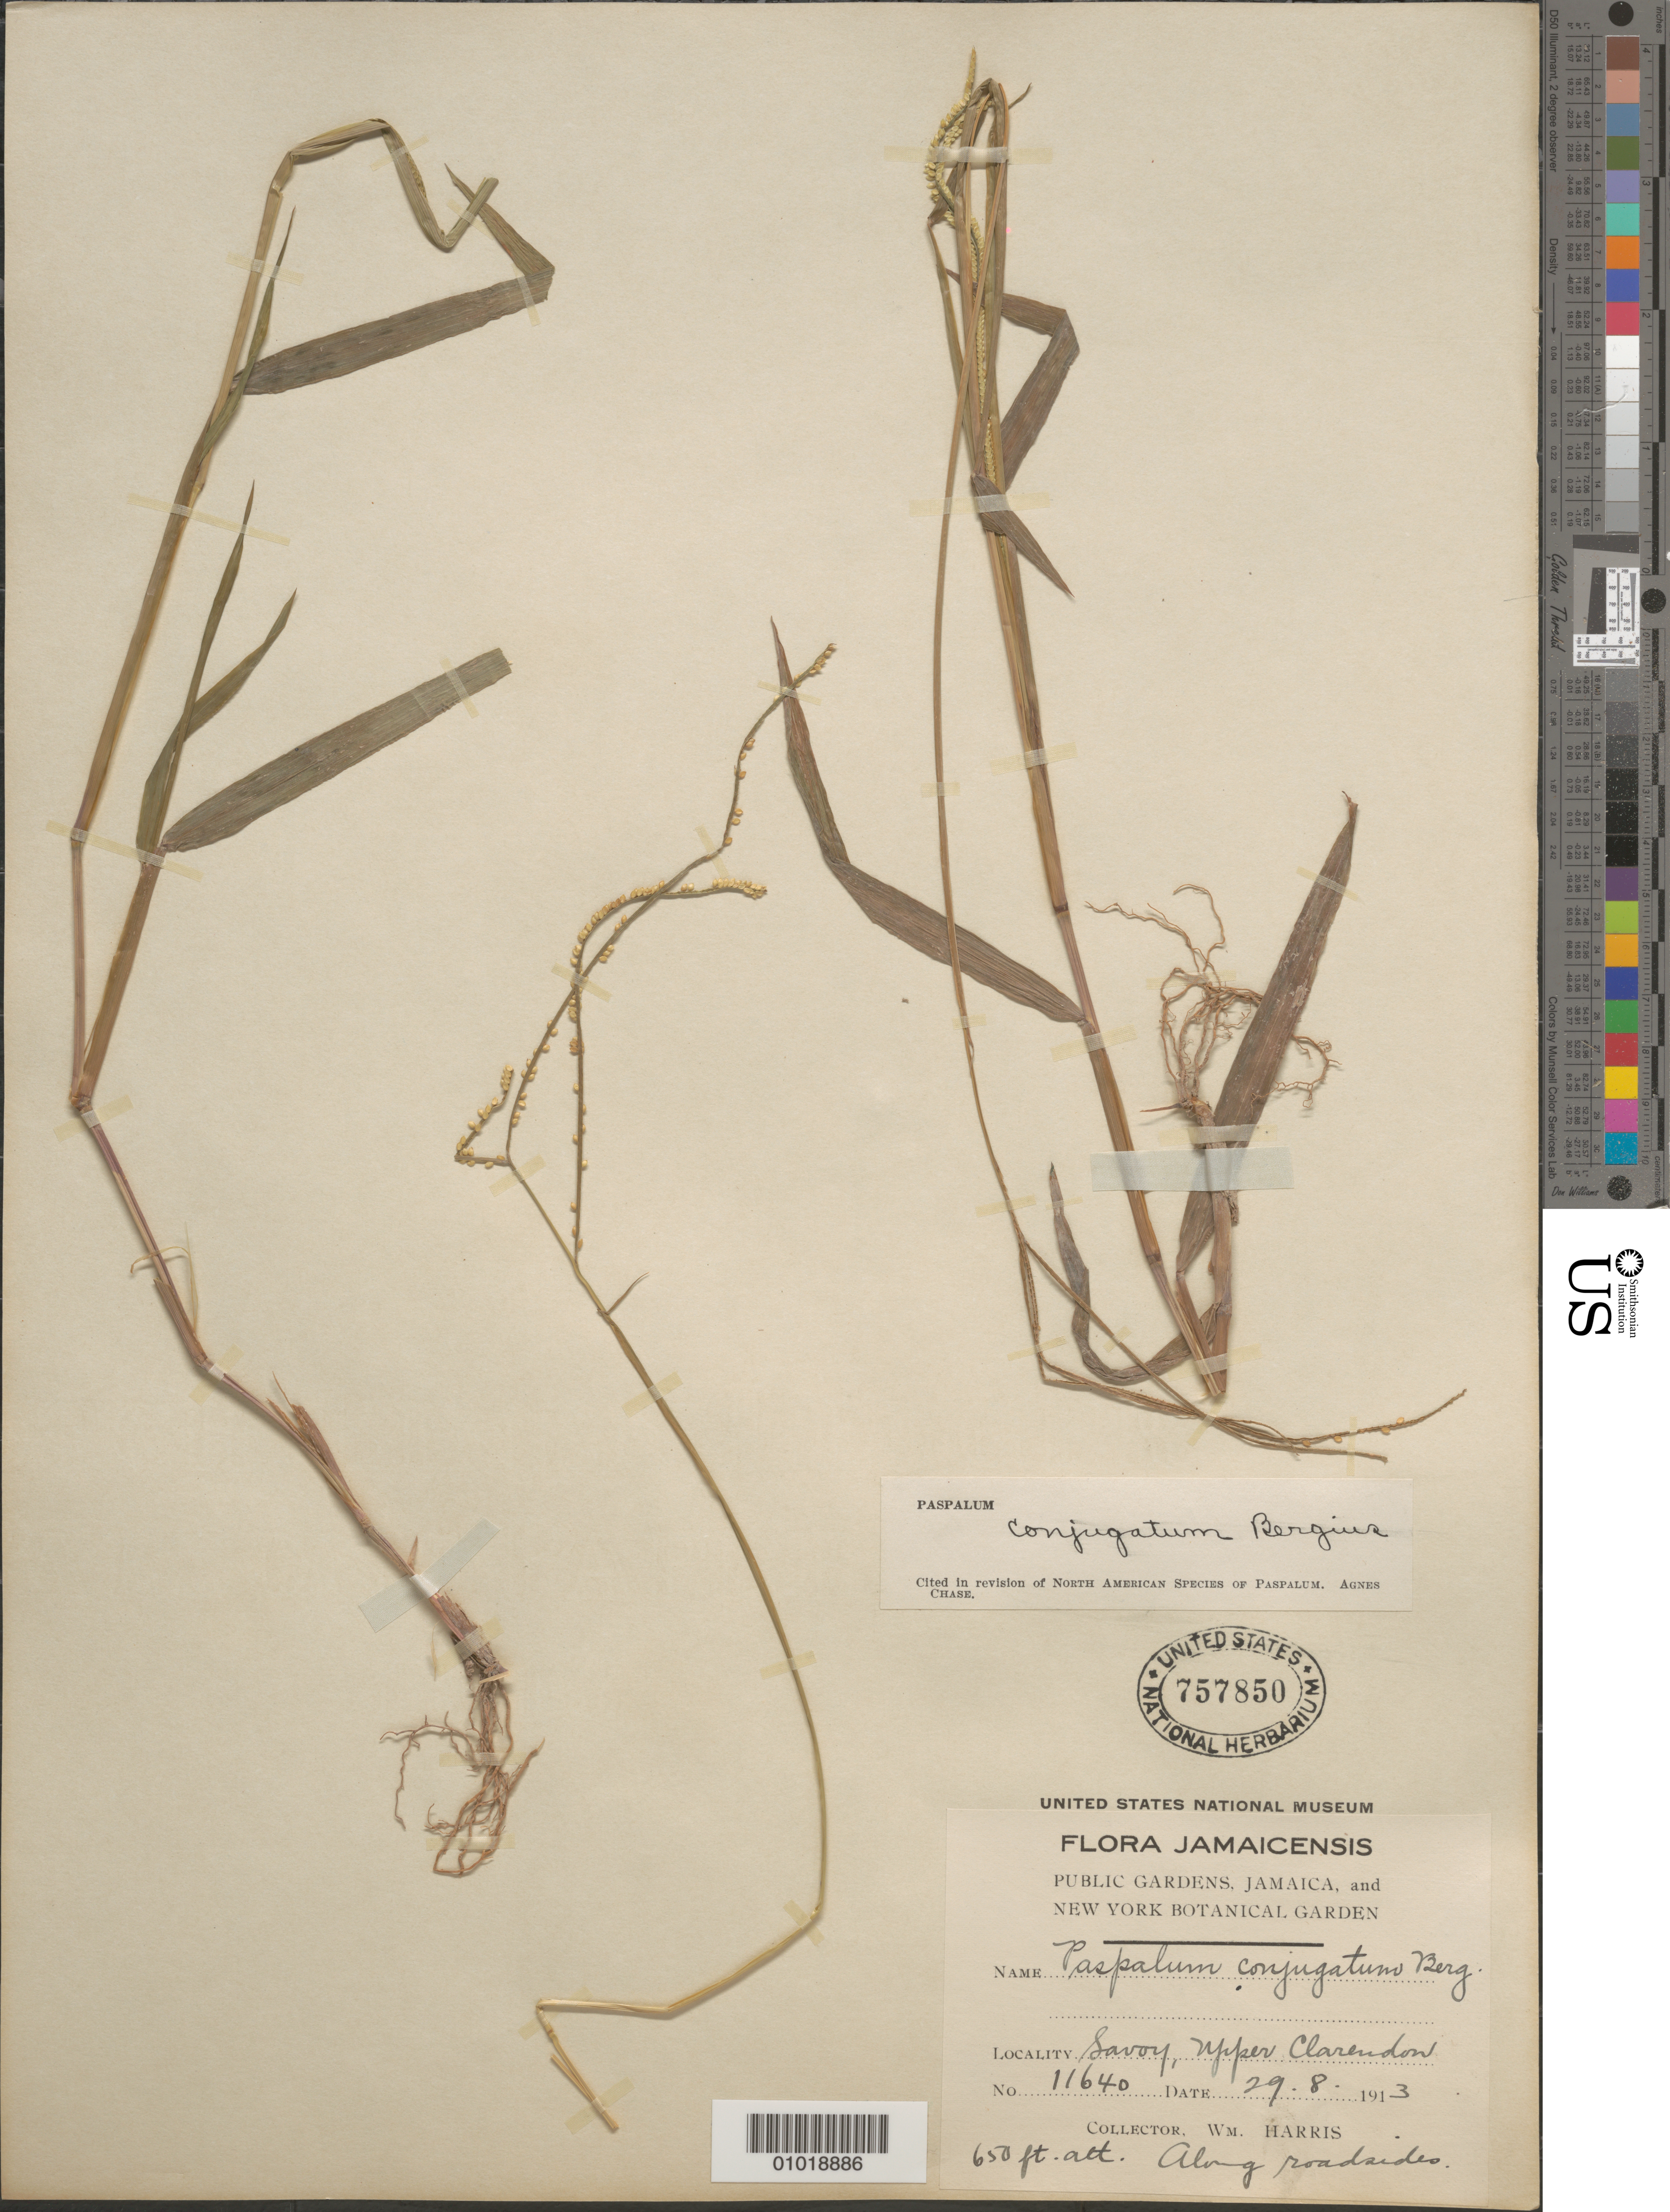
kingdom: Plantae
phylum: Tracheophyta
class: Liliopsida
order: Poales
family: Poaceae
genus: Paspalum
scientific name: Paspalum conjugatum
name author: P.J. Bergius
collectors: W. Harris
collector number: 11640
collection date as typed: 29 Apr 1913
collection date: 1913-04-29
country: Jamaica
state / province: Clarendon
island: Jamaica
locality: Savoy, Upper Clarendon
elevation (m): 198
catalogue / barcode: US 757850